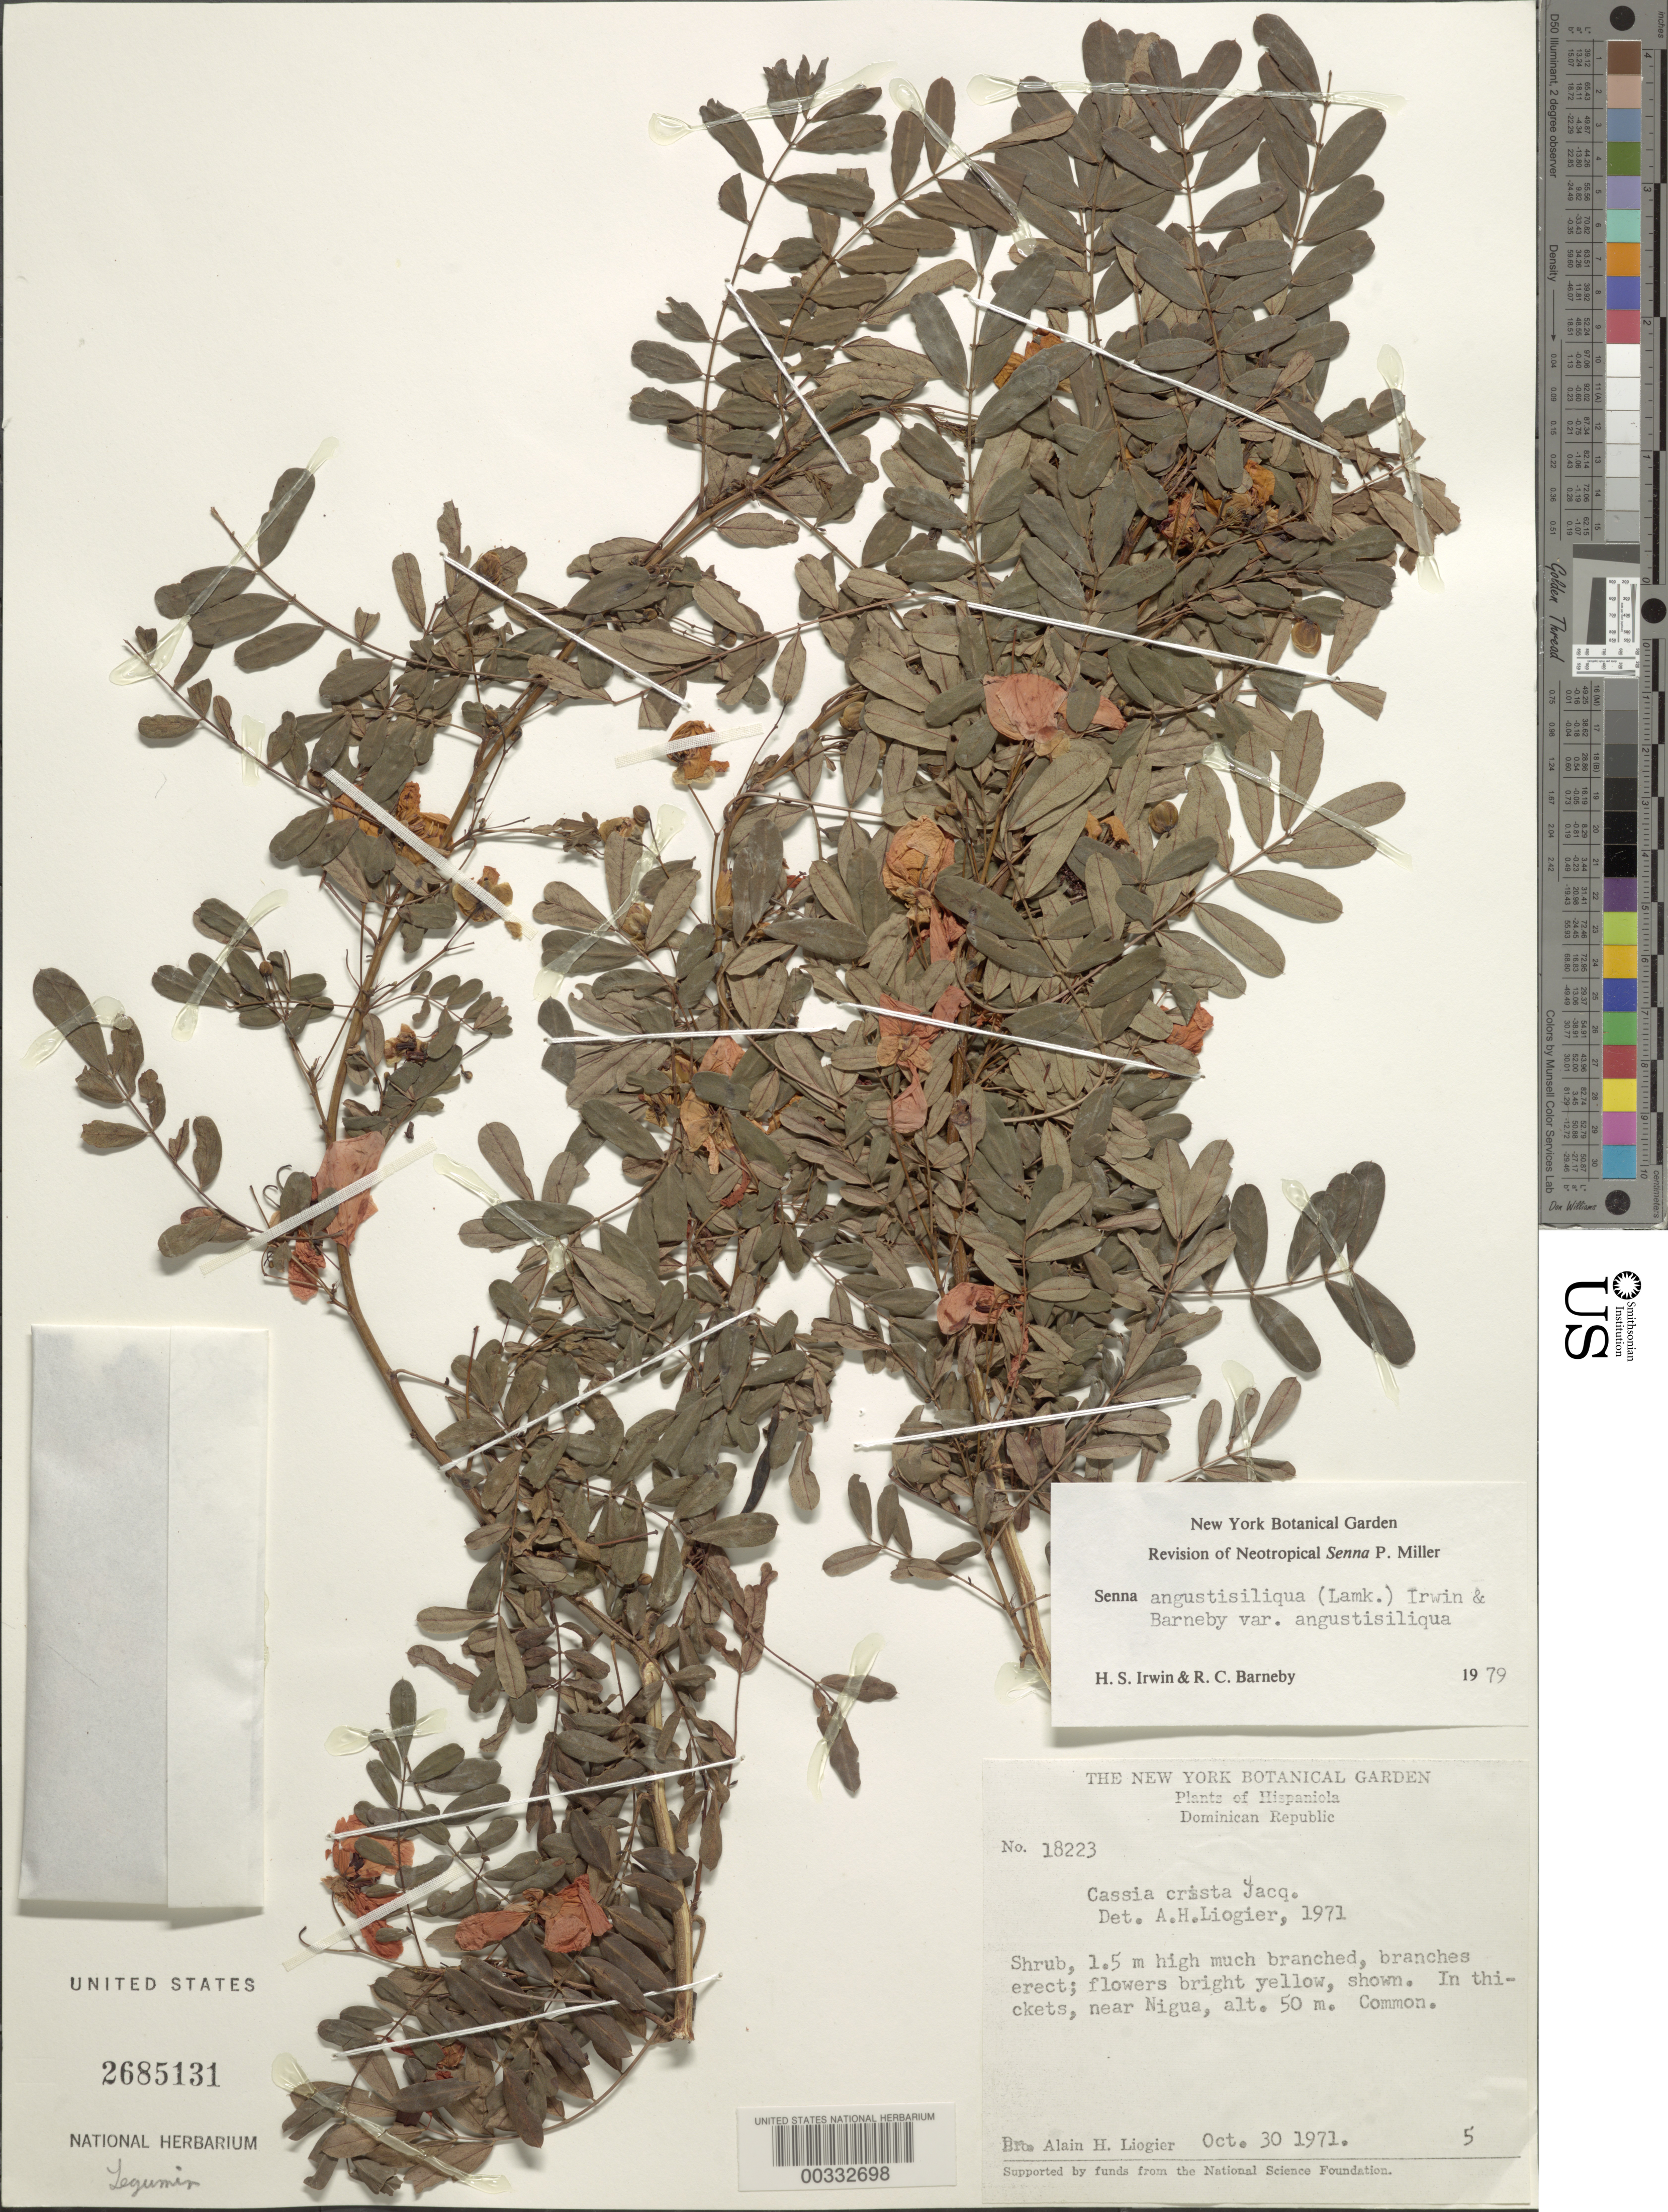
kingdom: Plantae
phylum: Tracheophyta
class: Magnoliopsida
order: Fabales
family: Fabaceae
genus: Senna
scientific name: Senna angustisiliqua var. angustisiliqua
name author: (Lam.) H.S. Irwin & Barneby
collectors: A. H. Liogier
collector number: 18223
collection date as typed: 30 Oct 1971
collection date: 1971-10-30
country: Dominican Republic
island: Hispaniola Island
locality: Near nigua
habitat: In thickets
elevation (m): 50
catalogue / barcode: US 2685131